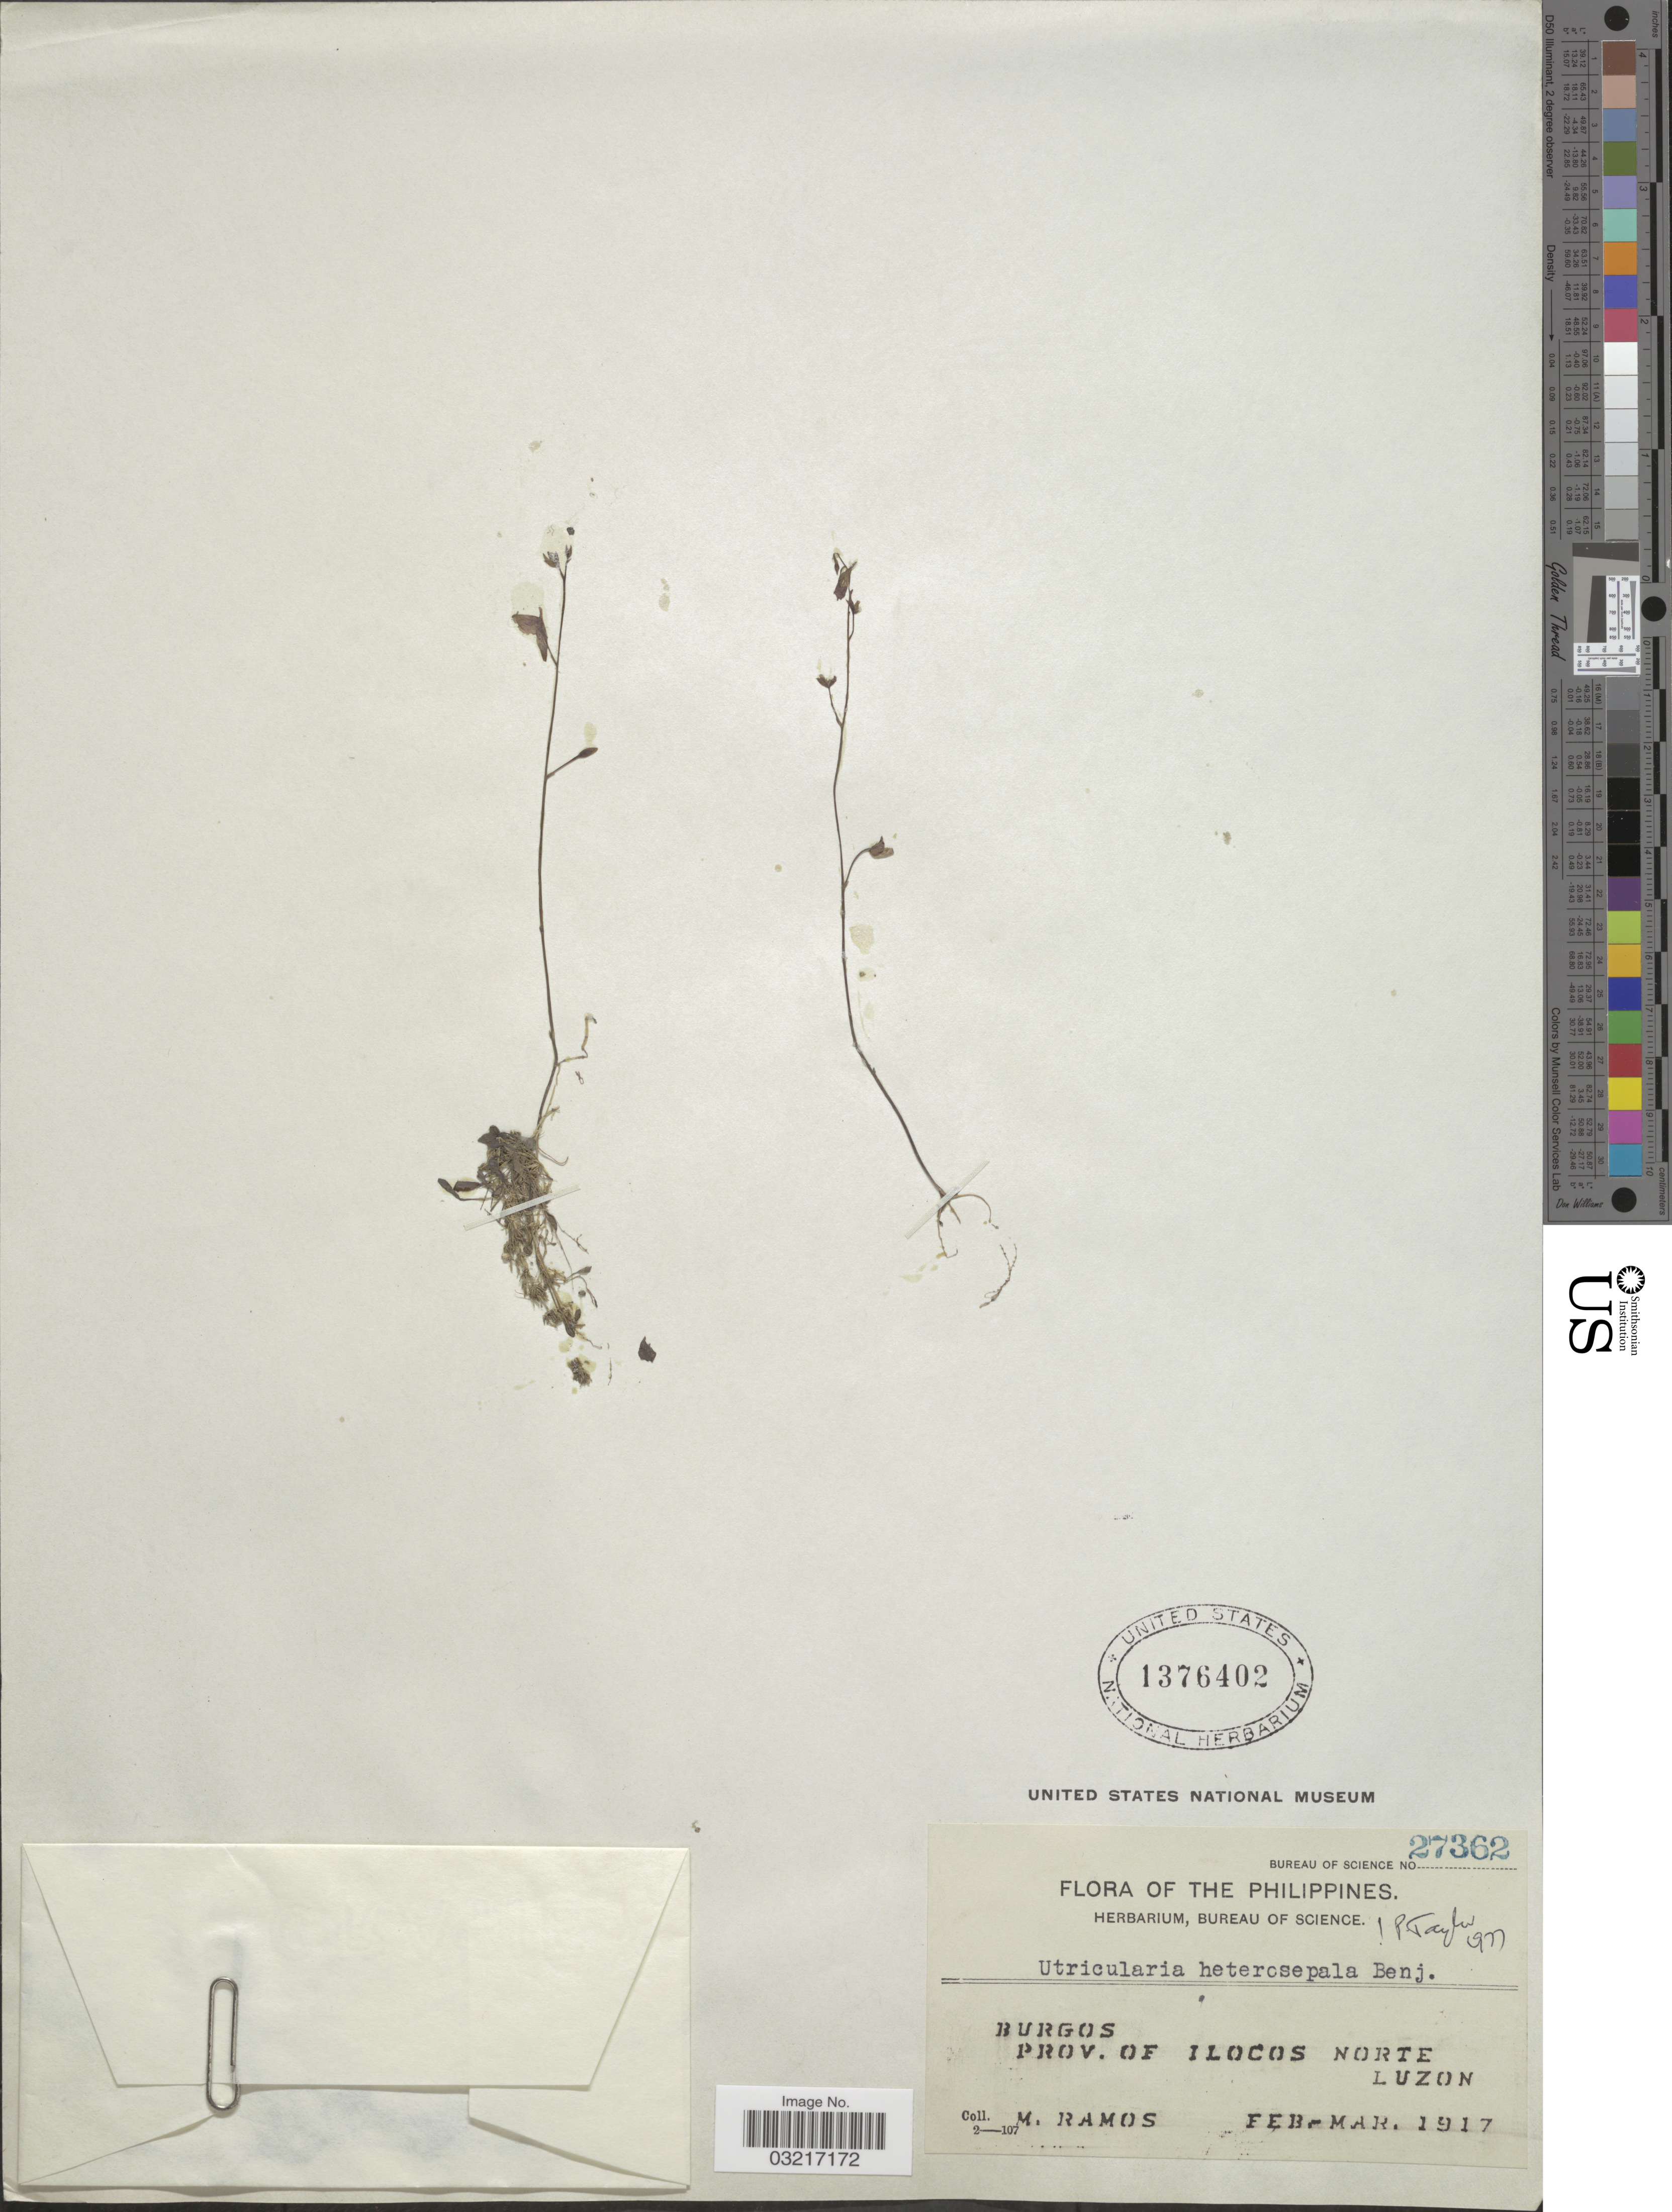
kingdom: Plantae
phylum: Tracheophyta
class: Magnoliopsida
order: Lamiales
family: Lentibulariaceae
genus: Utricularia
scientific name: Utricularia heterosepala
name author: Benj.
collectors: M. Ramos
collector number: Bureau of Science 27362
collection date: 1917-02/1917-03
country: Philippines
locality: Burgos. Prov. of Ilocos Norte Luzon.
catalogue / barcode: US 1376402